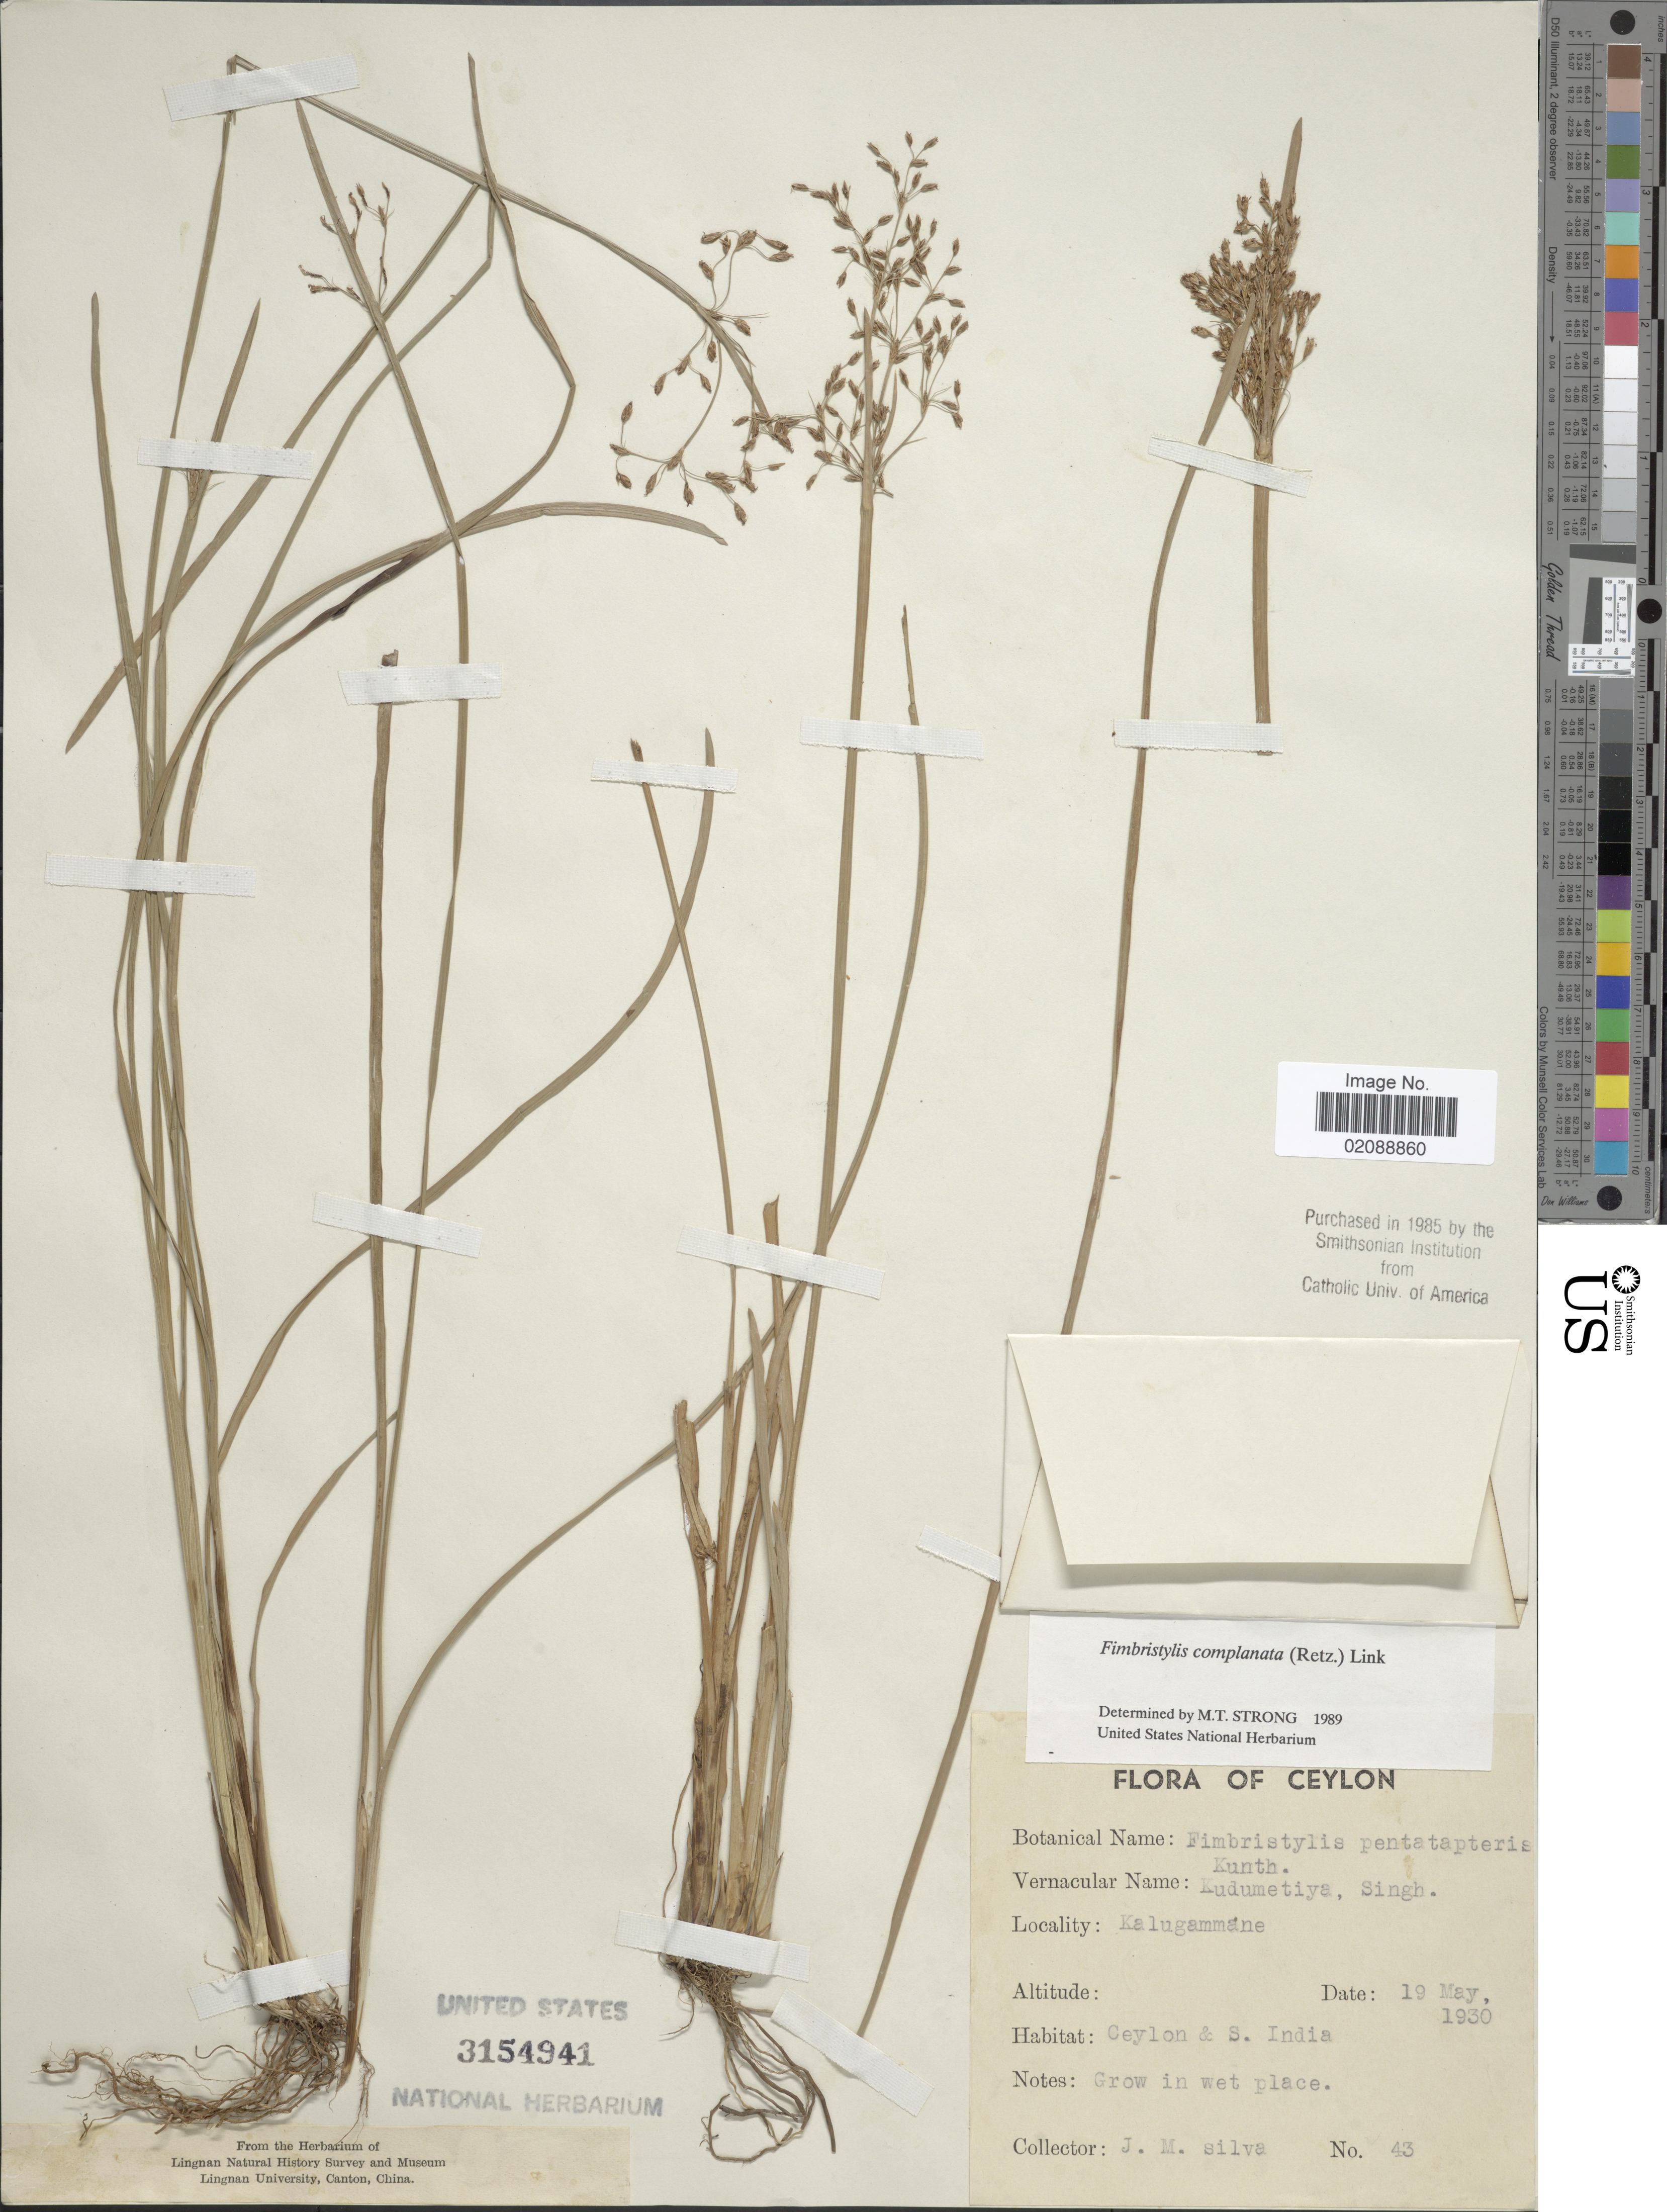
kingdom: Plantae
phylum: Tracheophyta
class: Liliopsida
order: Poales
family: Cyperaceae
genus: Fimbristylis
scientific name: Fimbristylis complanata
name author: (Retz.) Link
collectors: J. M. Silva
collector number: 43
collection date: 1930-05-19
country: Sri Lanka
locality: Ceylon, Kalugammane, Ceylon & S. India.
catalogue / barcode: US 3154941